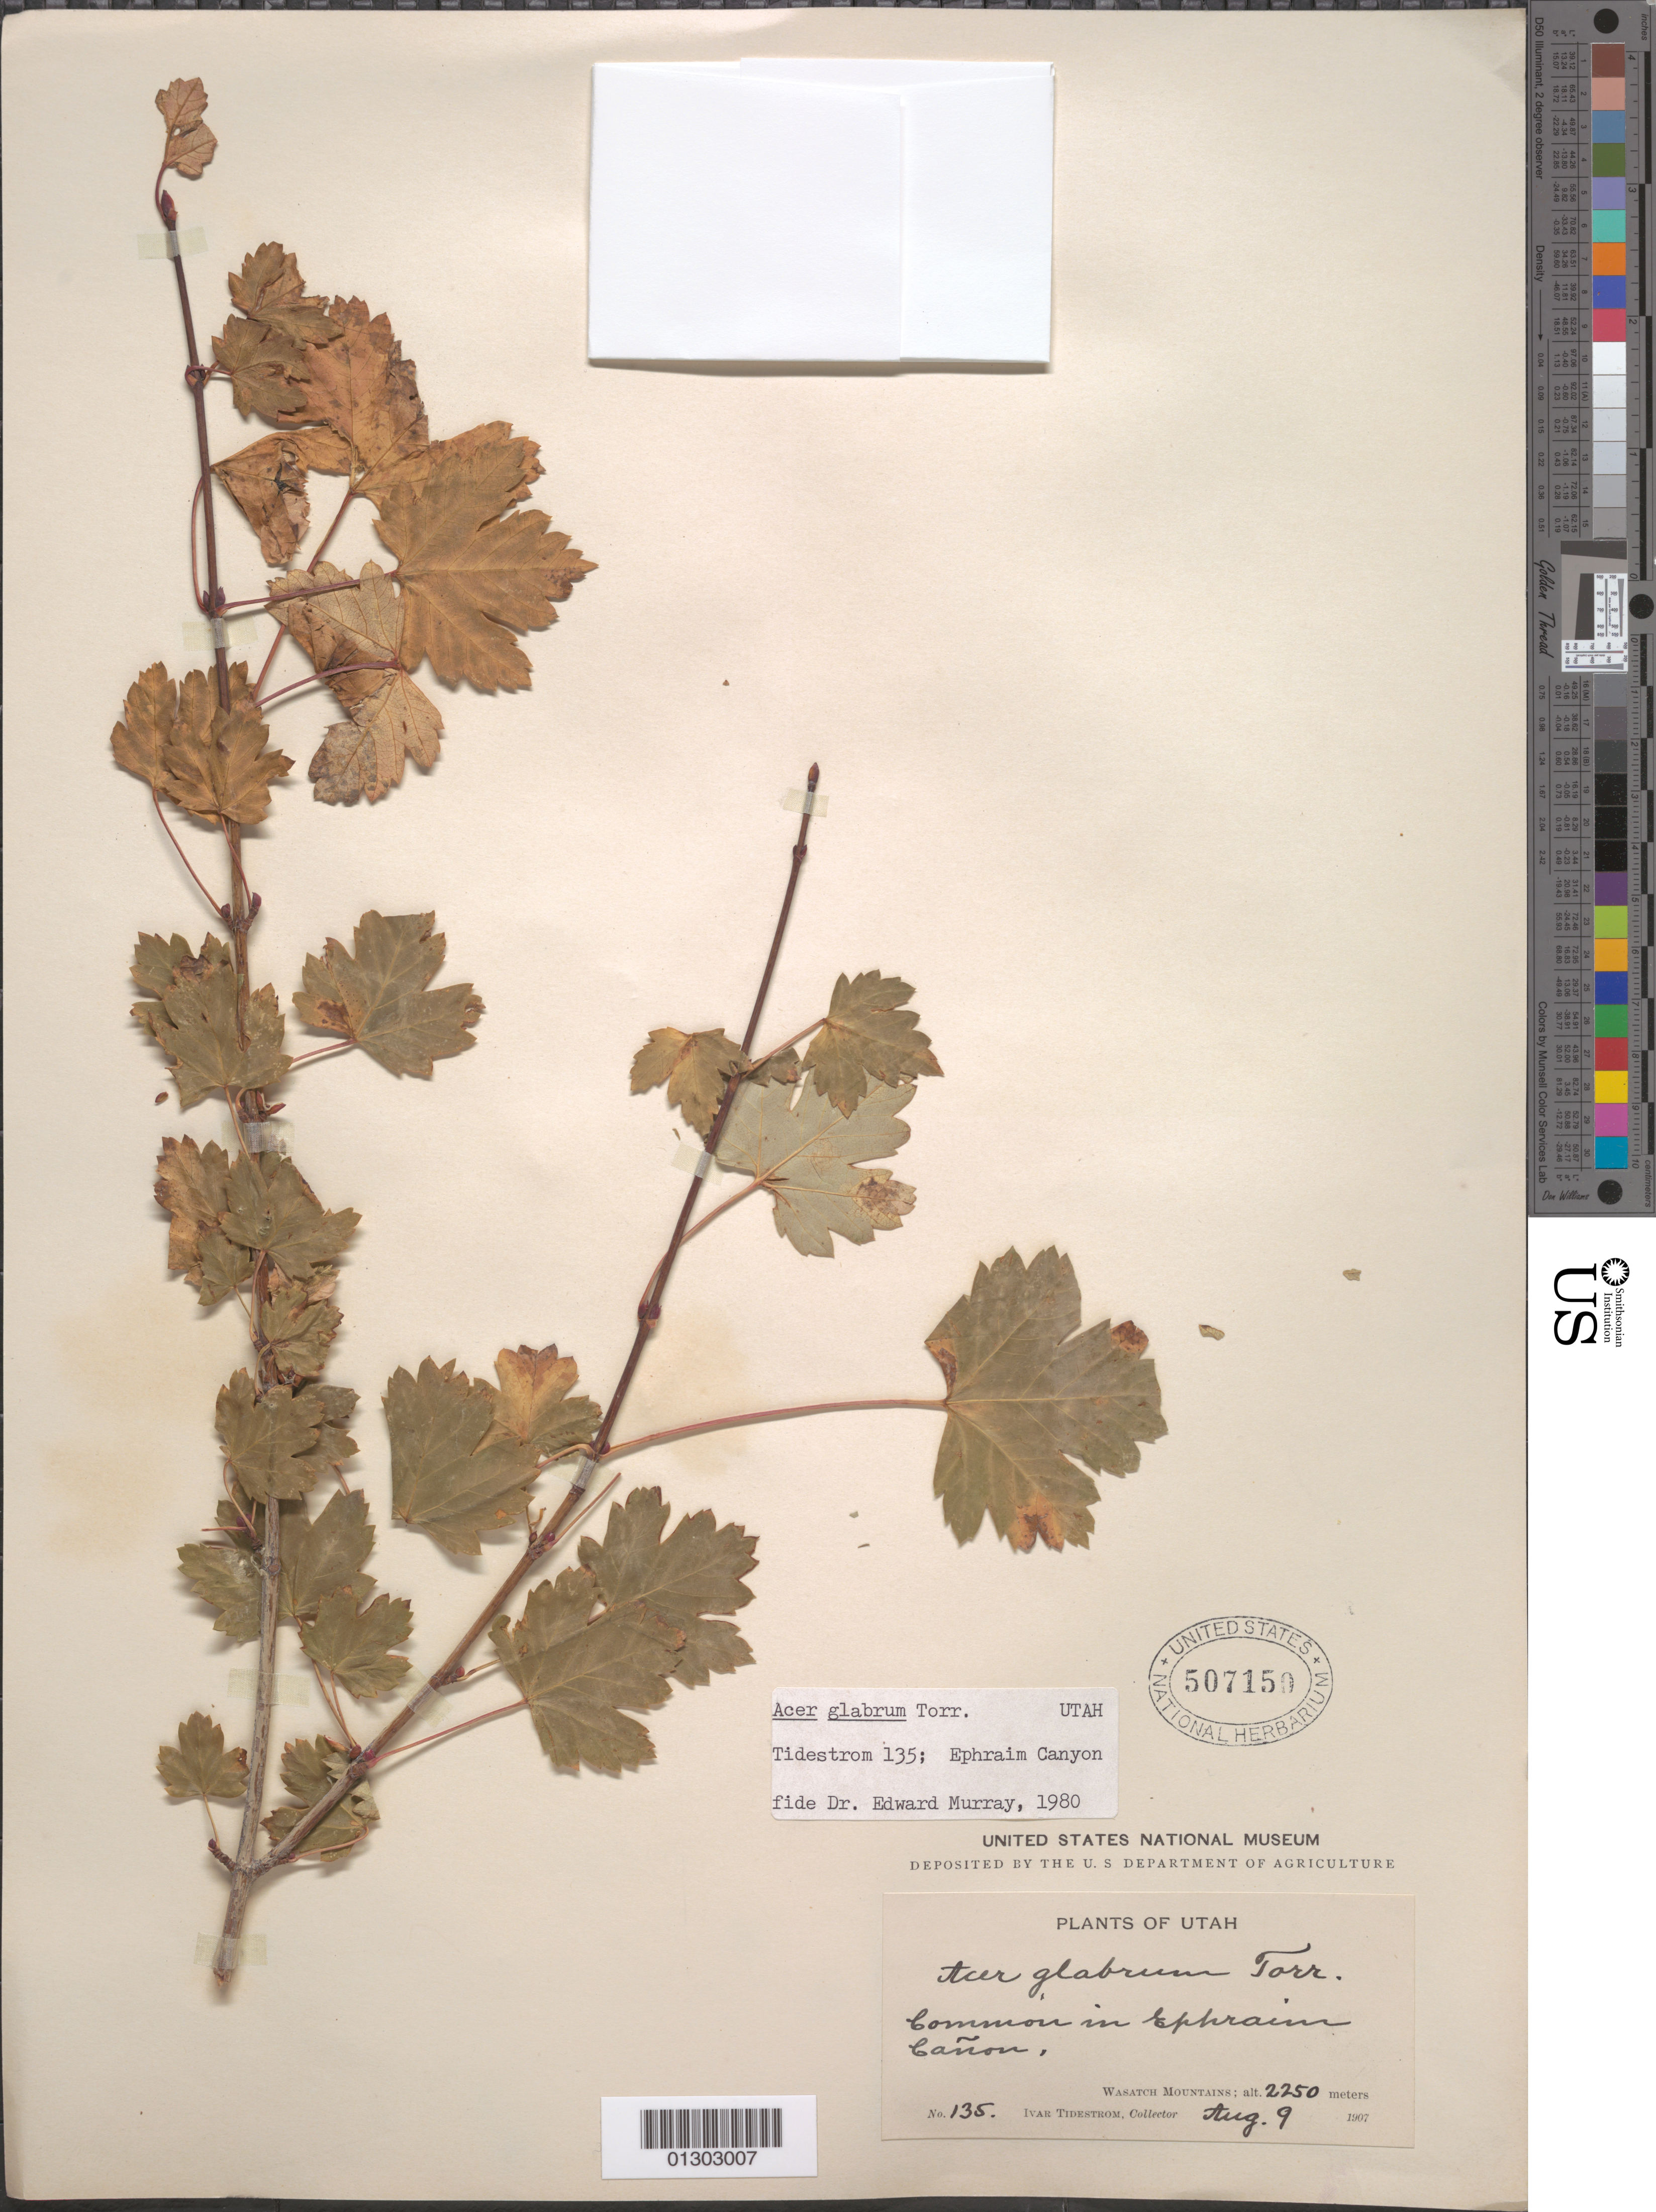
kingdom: Plantae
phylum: Tracheophyta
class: Magnoliopsida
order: Sapindales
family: Sapindaceae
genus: Acer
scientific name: Acer glabrum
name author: Torr.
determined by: Murray, Edward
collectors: I. F. Tidestrom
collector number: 135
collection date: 1907-08-09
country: United States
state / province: Utah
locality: Wasatch Mountains, Ephraim Canyon.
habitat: Common.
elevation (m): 2250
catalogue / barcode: US 507150